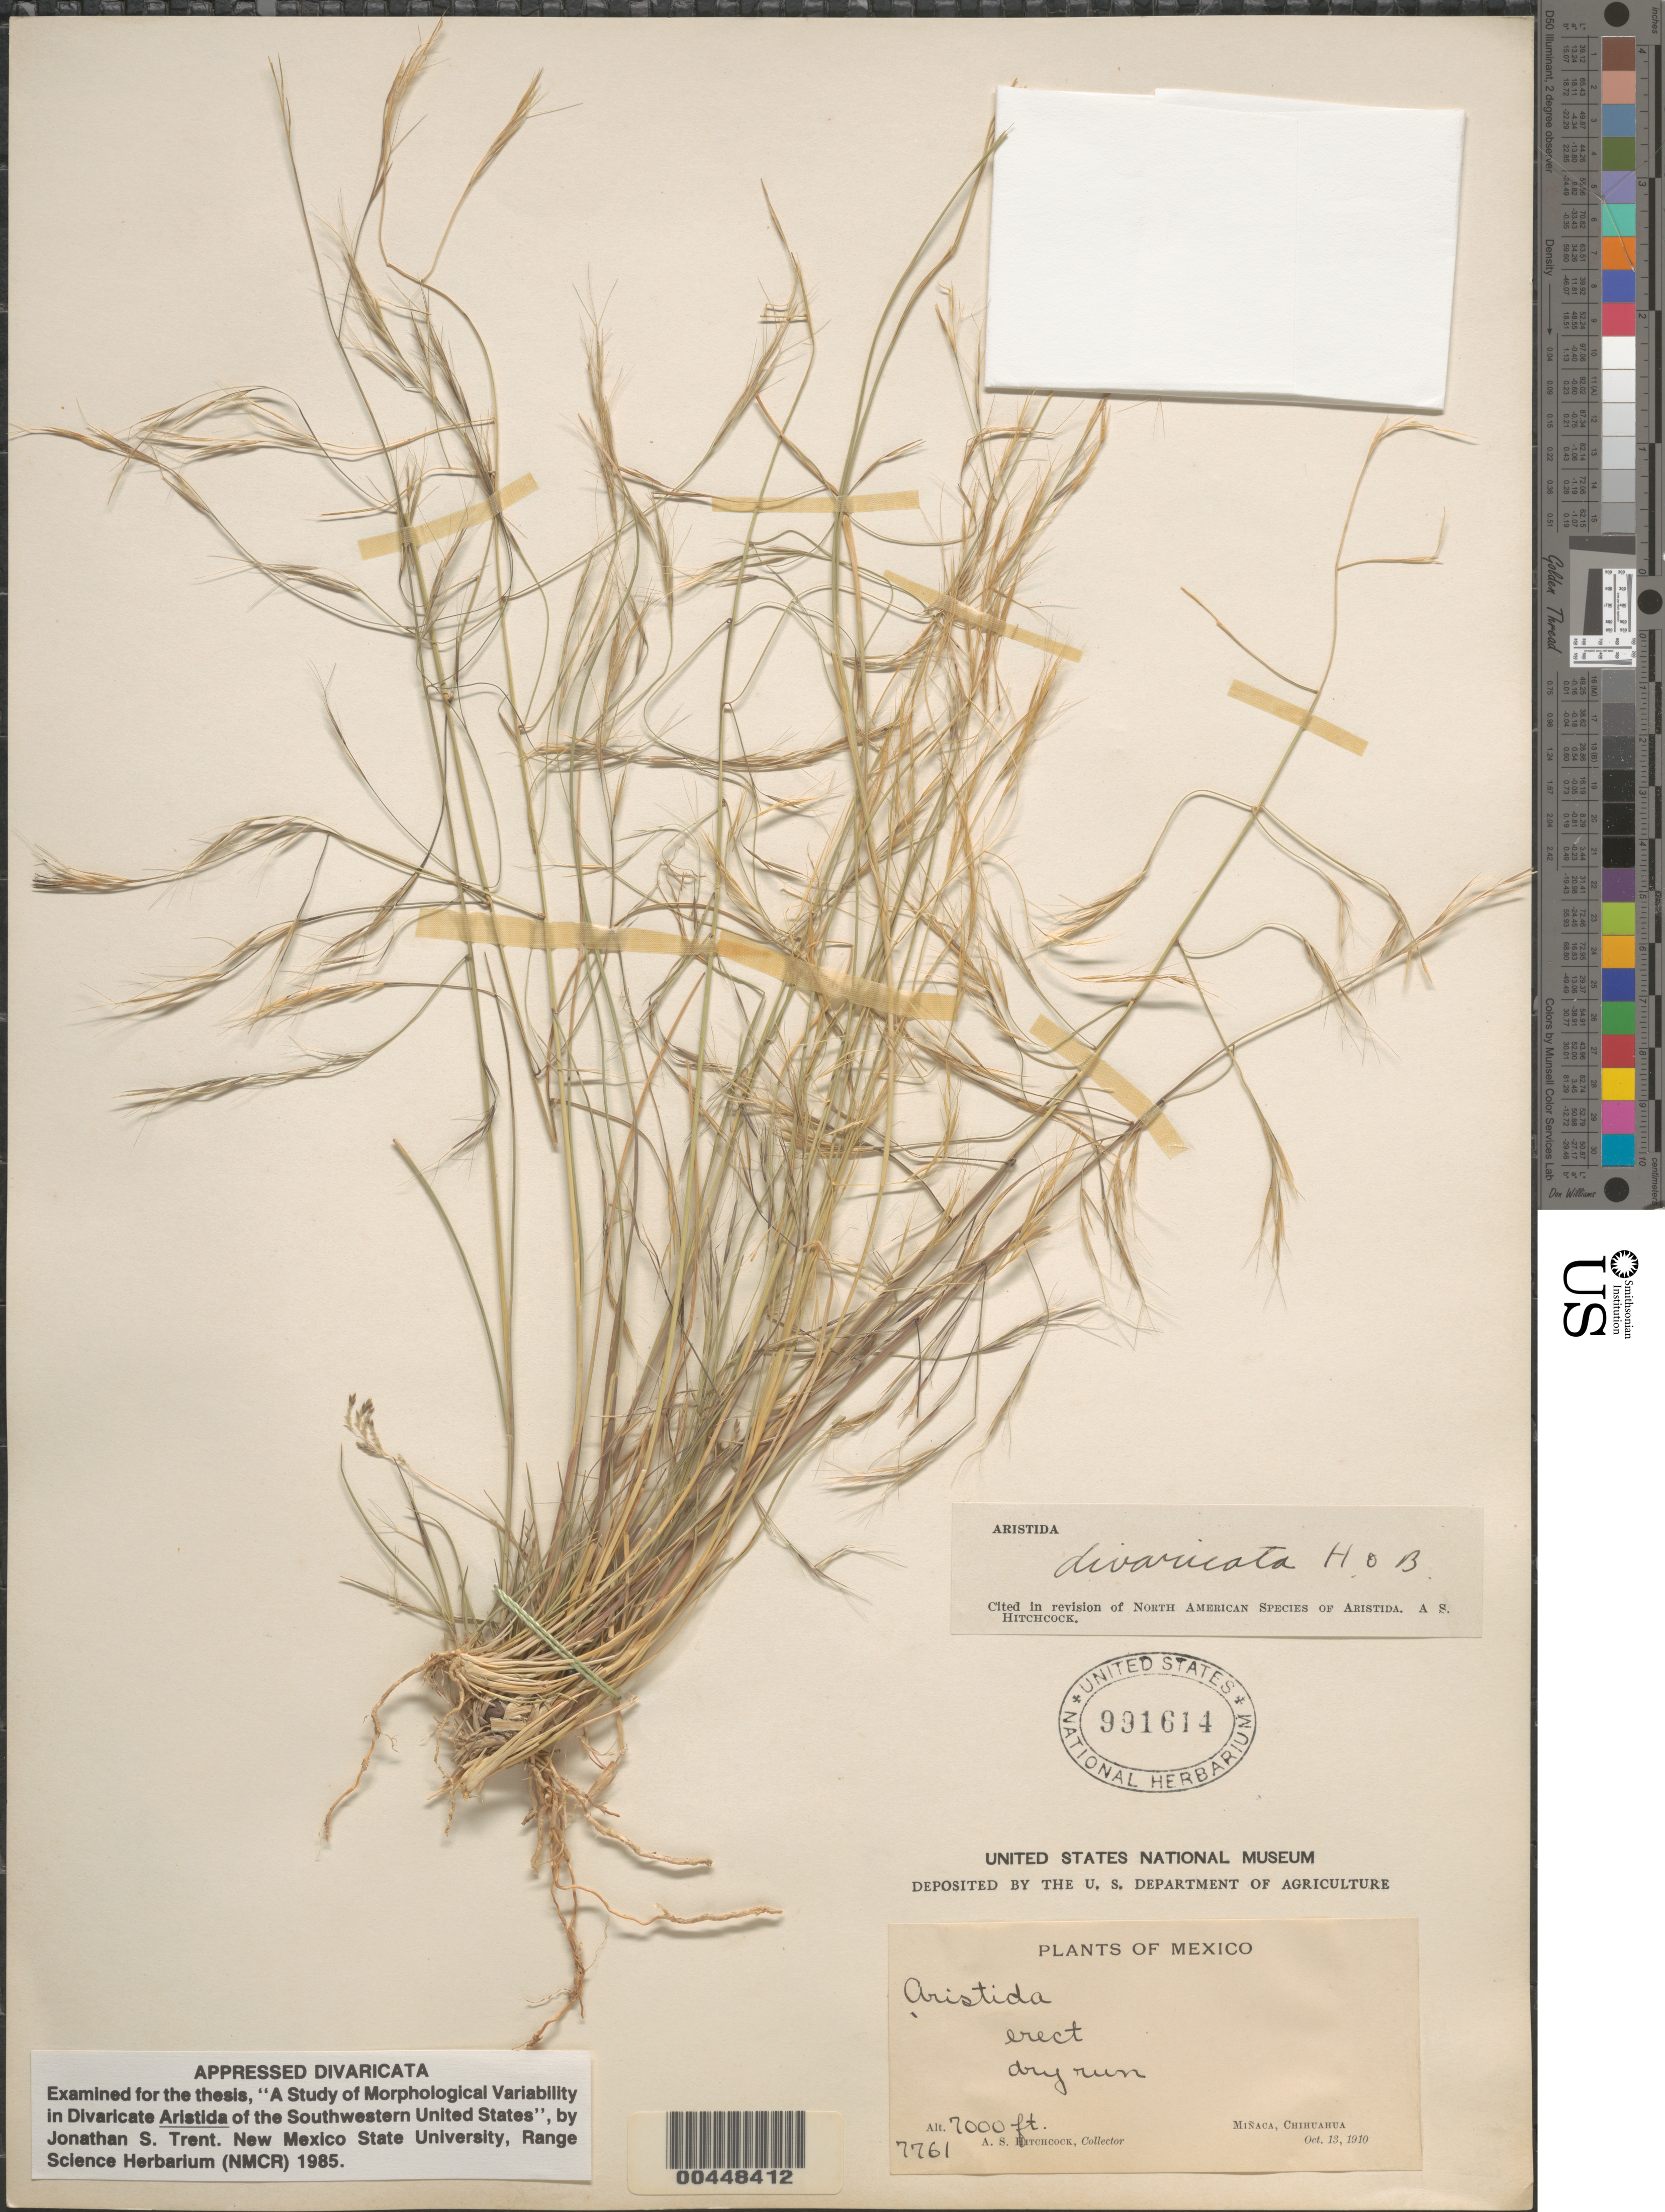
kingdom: Plantae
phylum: Tracheophyta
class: Liliopsida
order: Poales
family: Poaceae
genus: Aristida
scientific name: Aristida divaricata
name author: Humb. & Bonpl. ex Willd.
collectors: A. S. Hitchcock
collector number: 7761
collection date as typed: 13 Oct 1910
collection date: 1910-10-13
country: Mexico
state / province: Chihuahua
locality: Miñaca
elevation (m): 2134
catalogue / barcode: US 991614